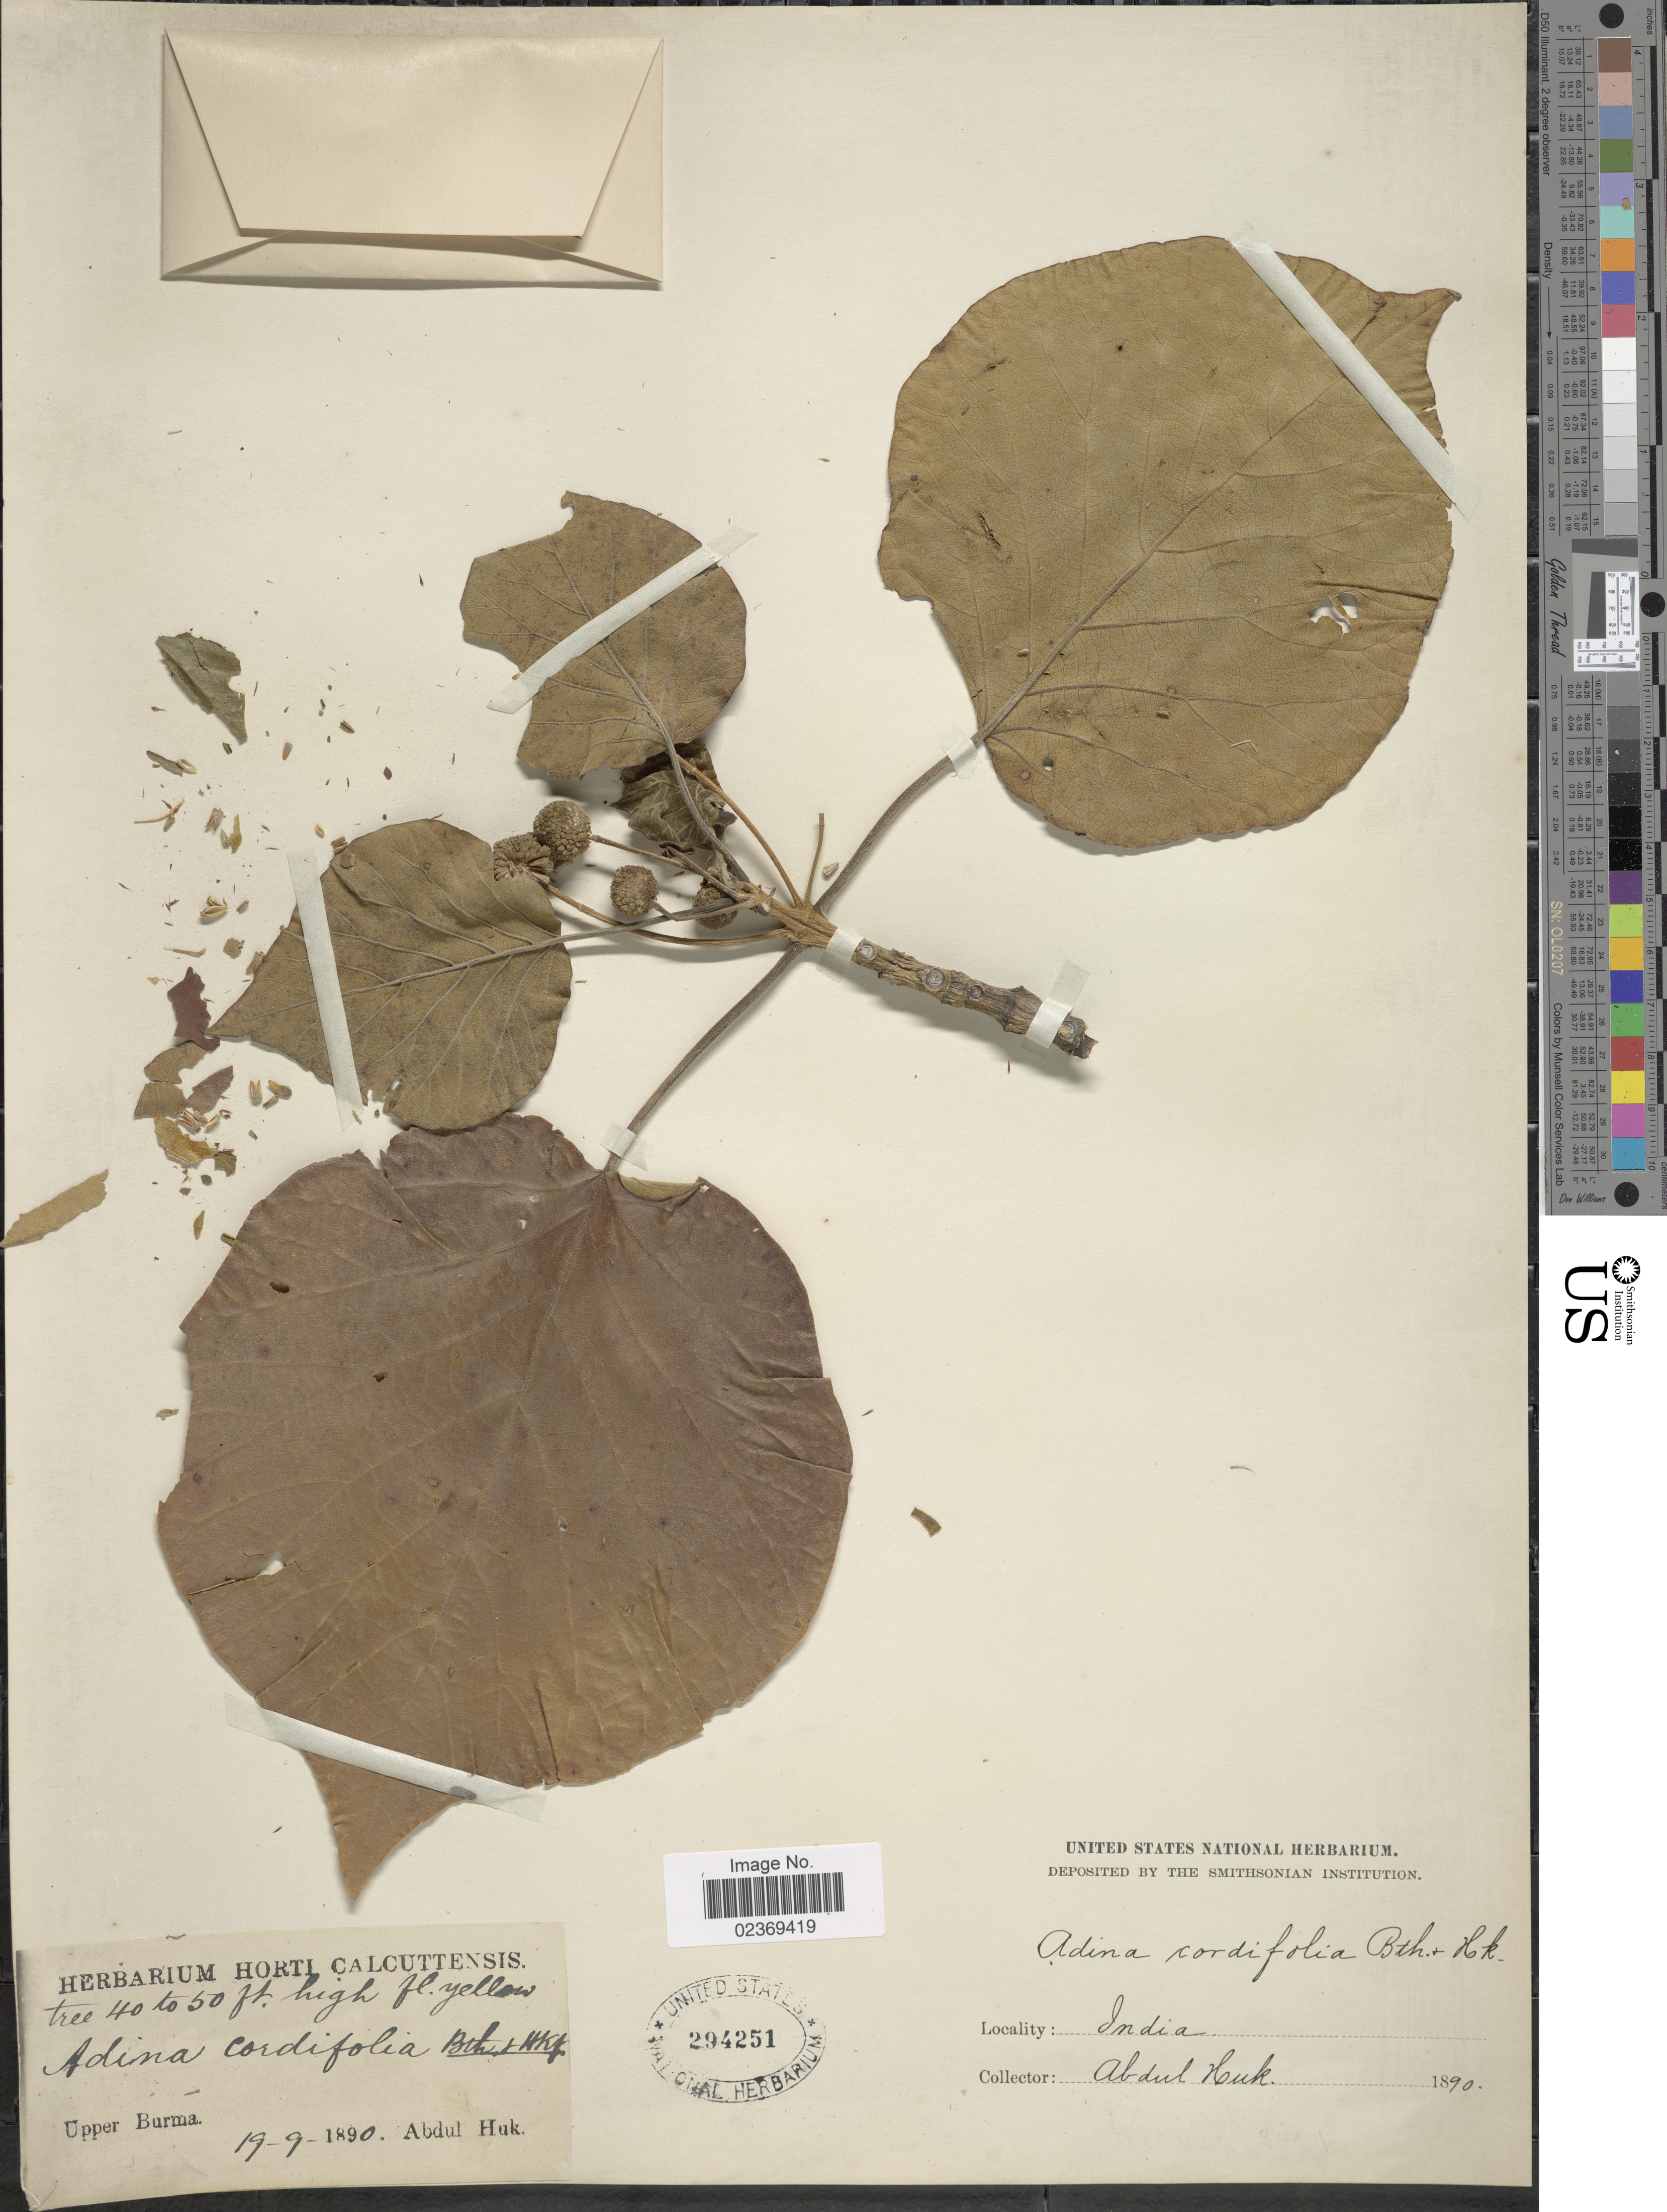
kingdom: Plantae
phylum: Tracheophyta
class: Magnoliopsida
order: Gentianales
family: Rubiaceae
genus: Adina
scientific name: Adina cordifolia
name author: (Roxb.) Hook. f. & Benth.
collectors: A. Huk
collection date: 1890-09-19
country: Myanmar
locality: India [unsure placement], Upper Burma.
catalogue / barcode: US 294251